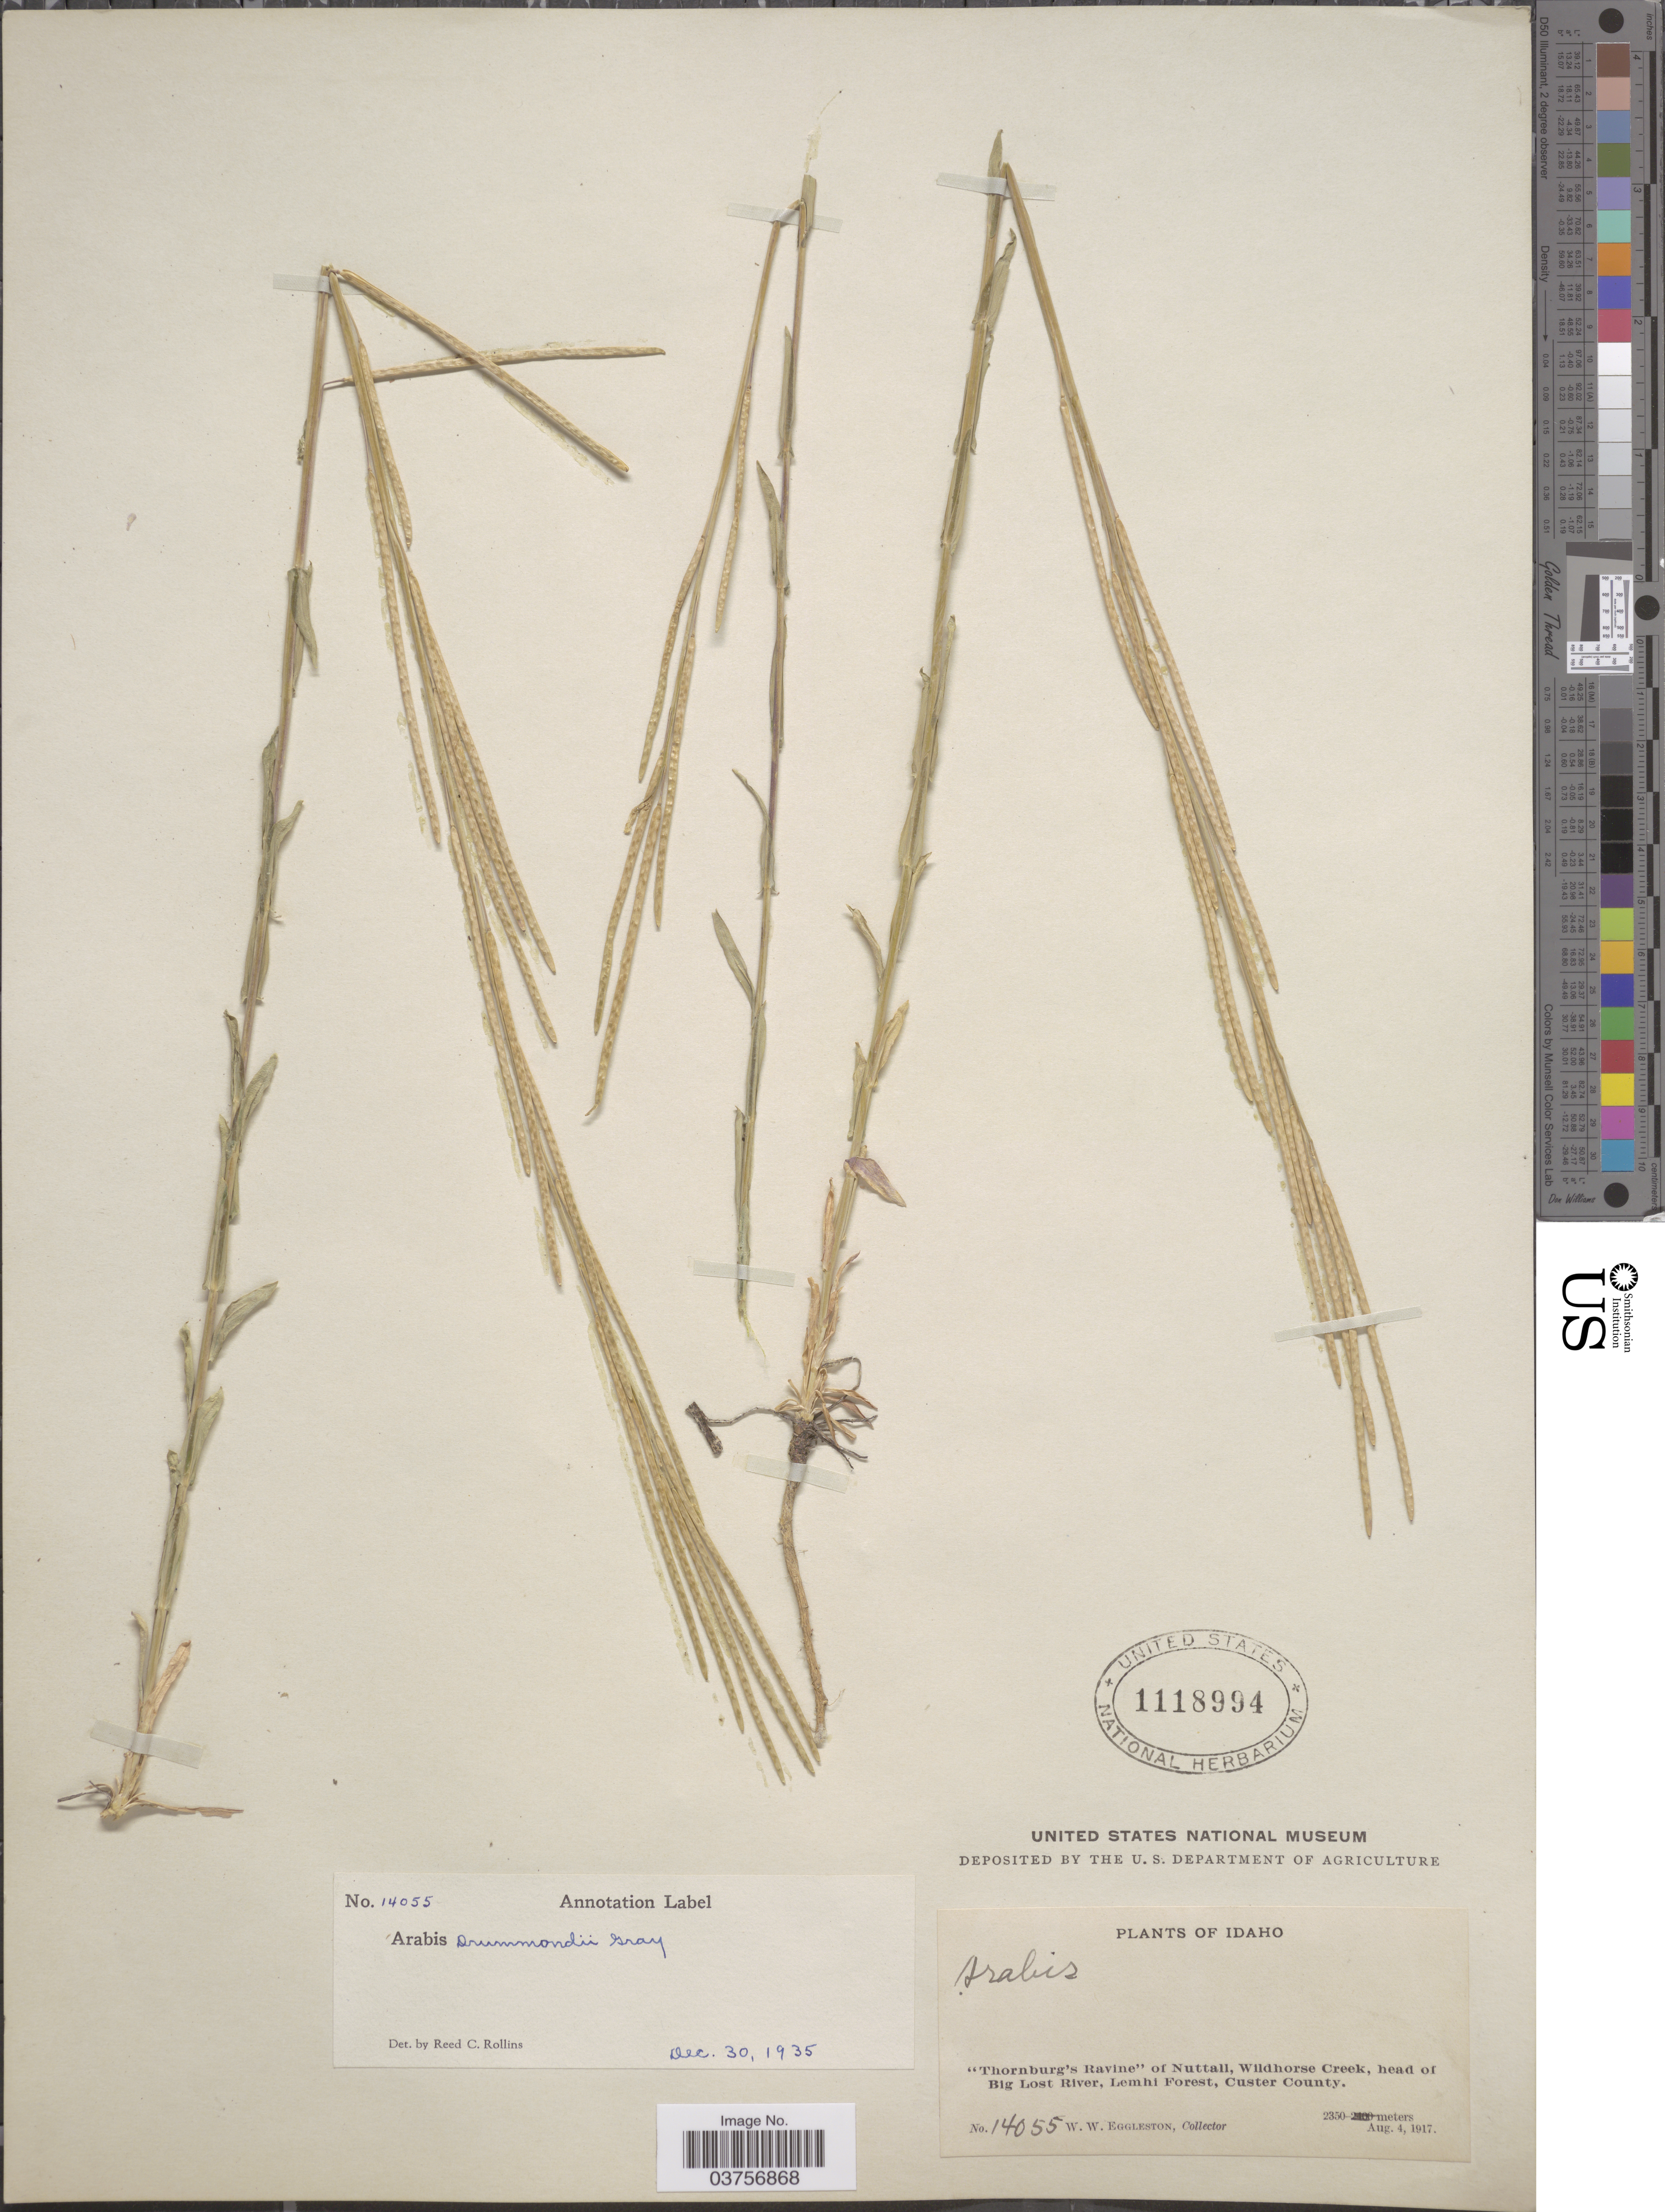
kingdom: Plantae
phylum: Tracheophyta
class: Magnoliopsida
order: Brassicales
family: Brassicaceae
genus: Arabis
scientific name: Arabis drummondii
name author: A. Gray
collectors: W. W. Eggleston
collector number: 14055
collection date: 1917-08-04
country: United States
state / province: Idaho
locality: Thornburg's Ravine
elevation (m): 2350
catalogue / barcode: US 1118994